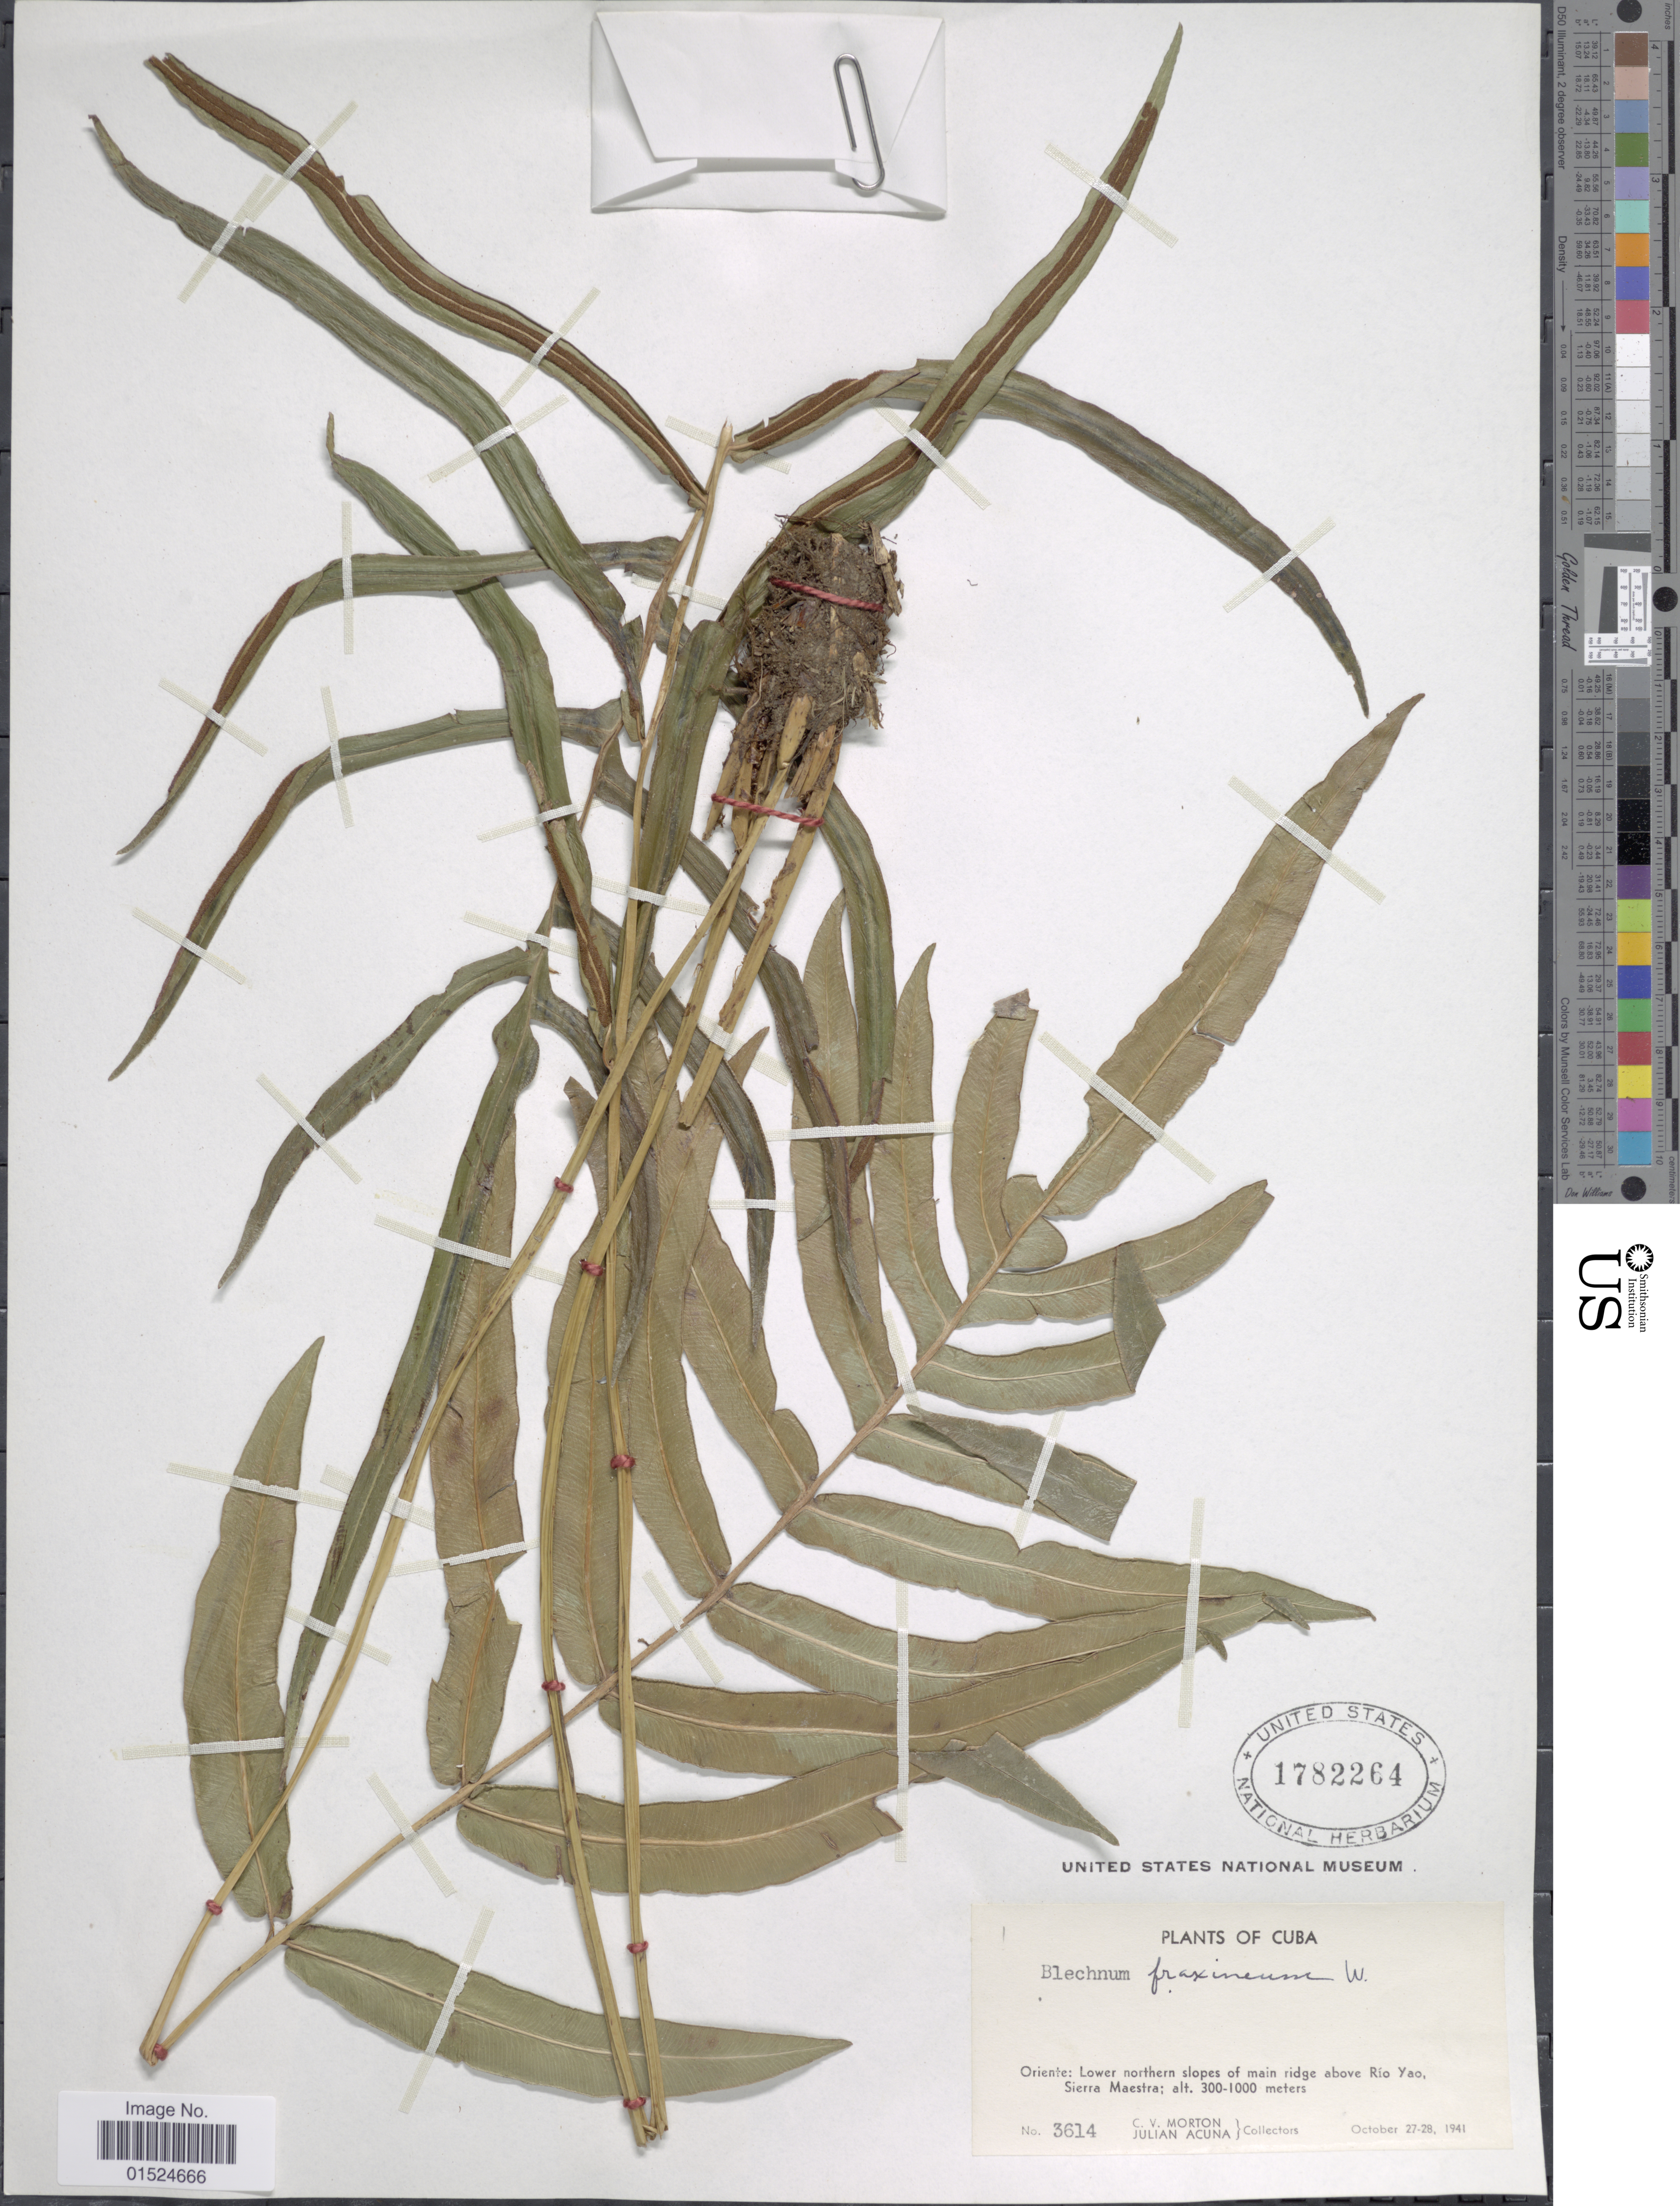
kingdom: Plantae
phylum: Tracheophyta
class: Polypodiopsida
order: Polypodiales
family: Blechnaceae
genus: Blechnum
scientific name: Blechnum x antillanum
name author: Proctor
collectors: C. V. Morton & J. B. Acuña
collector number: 3614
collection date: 1941-10-27/1941-10-28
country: Cuba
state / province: Oriente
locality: Lower northern slopes of main ridge above Río Yao, Sierra Maestra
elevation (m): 300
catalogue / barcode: US 1782264